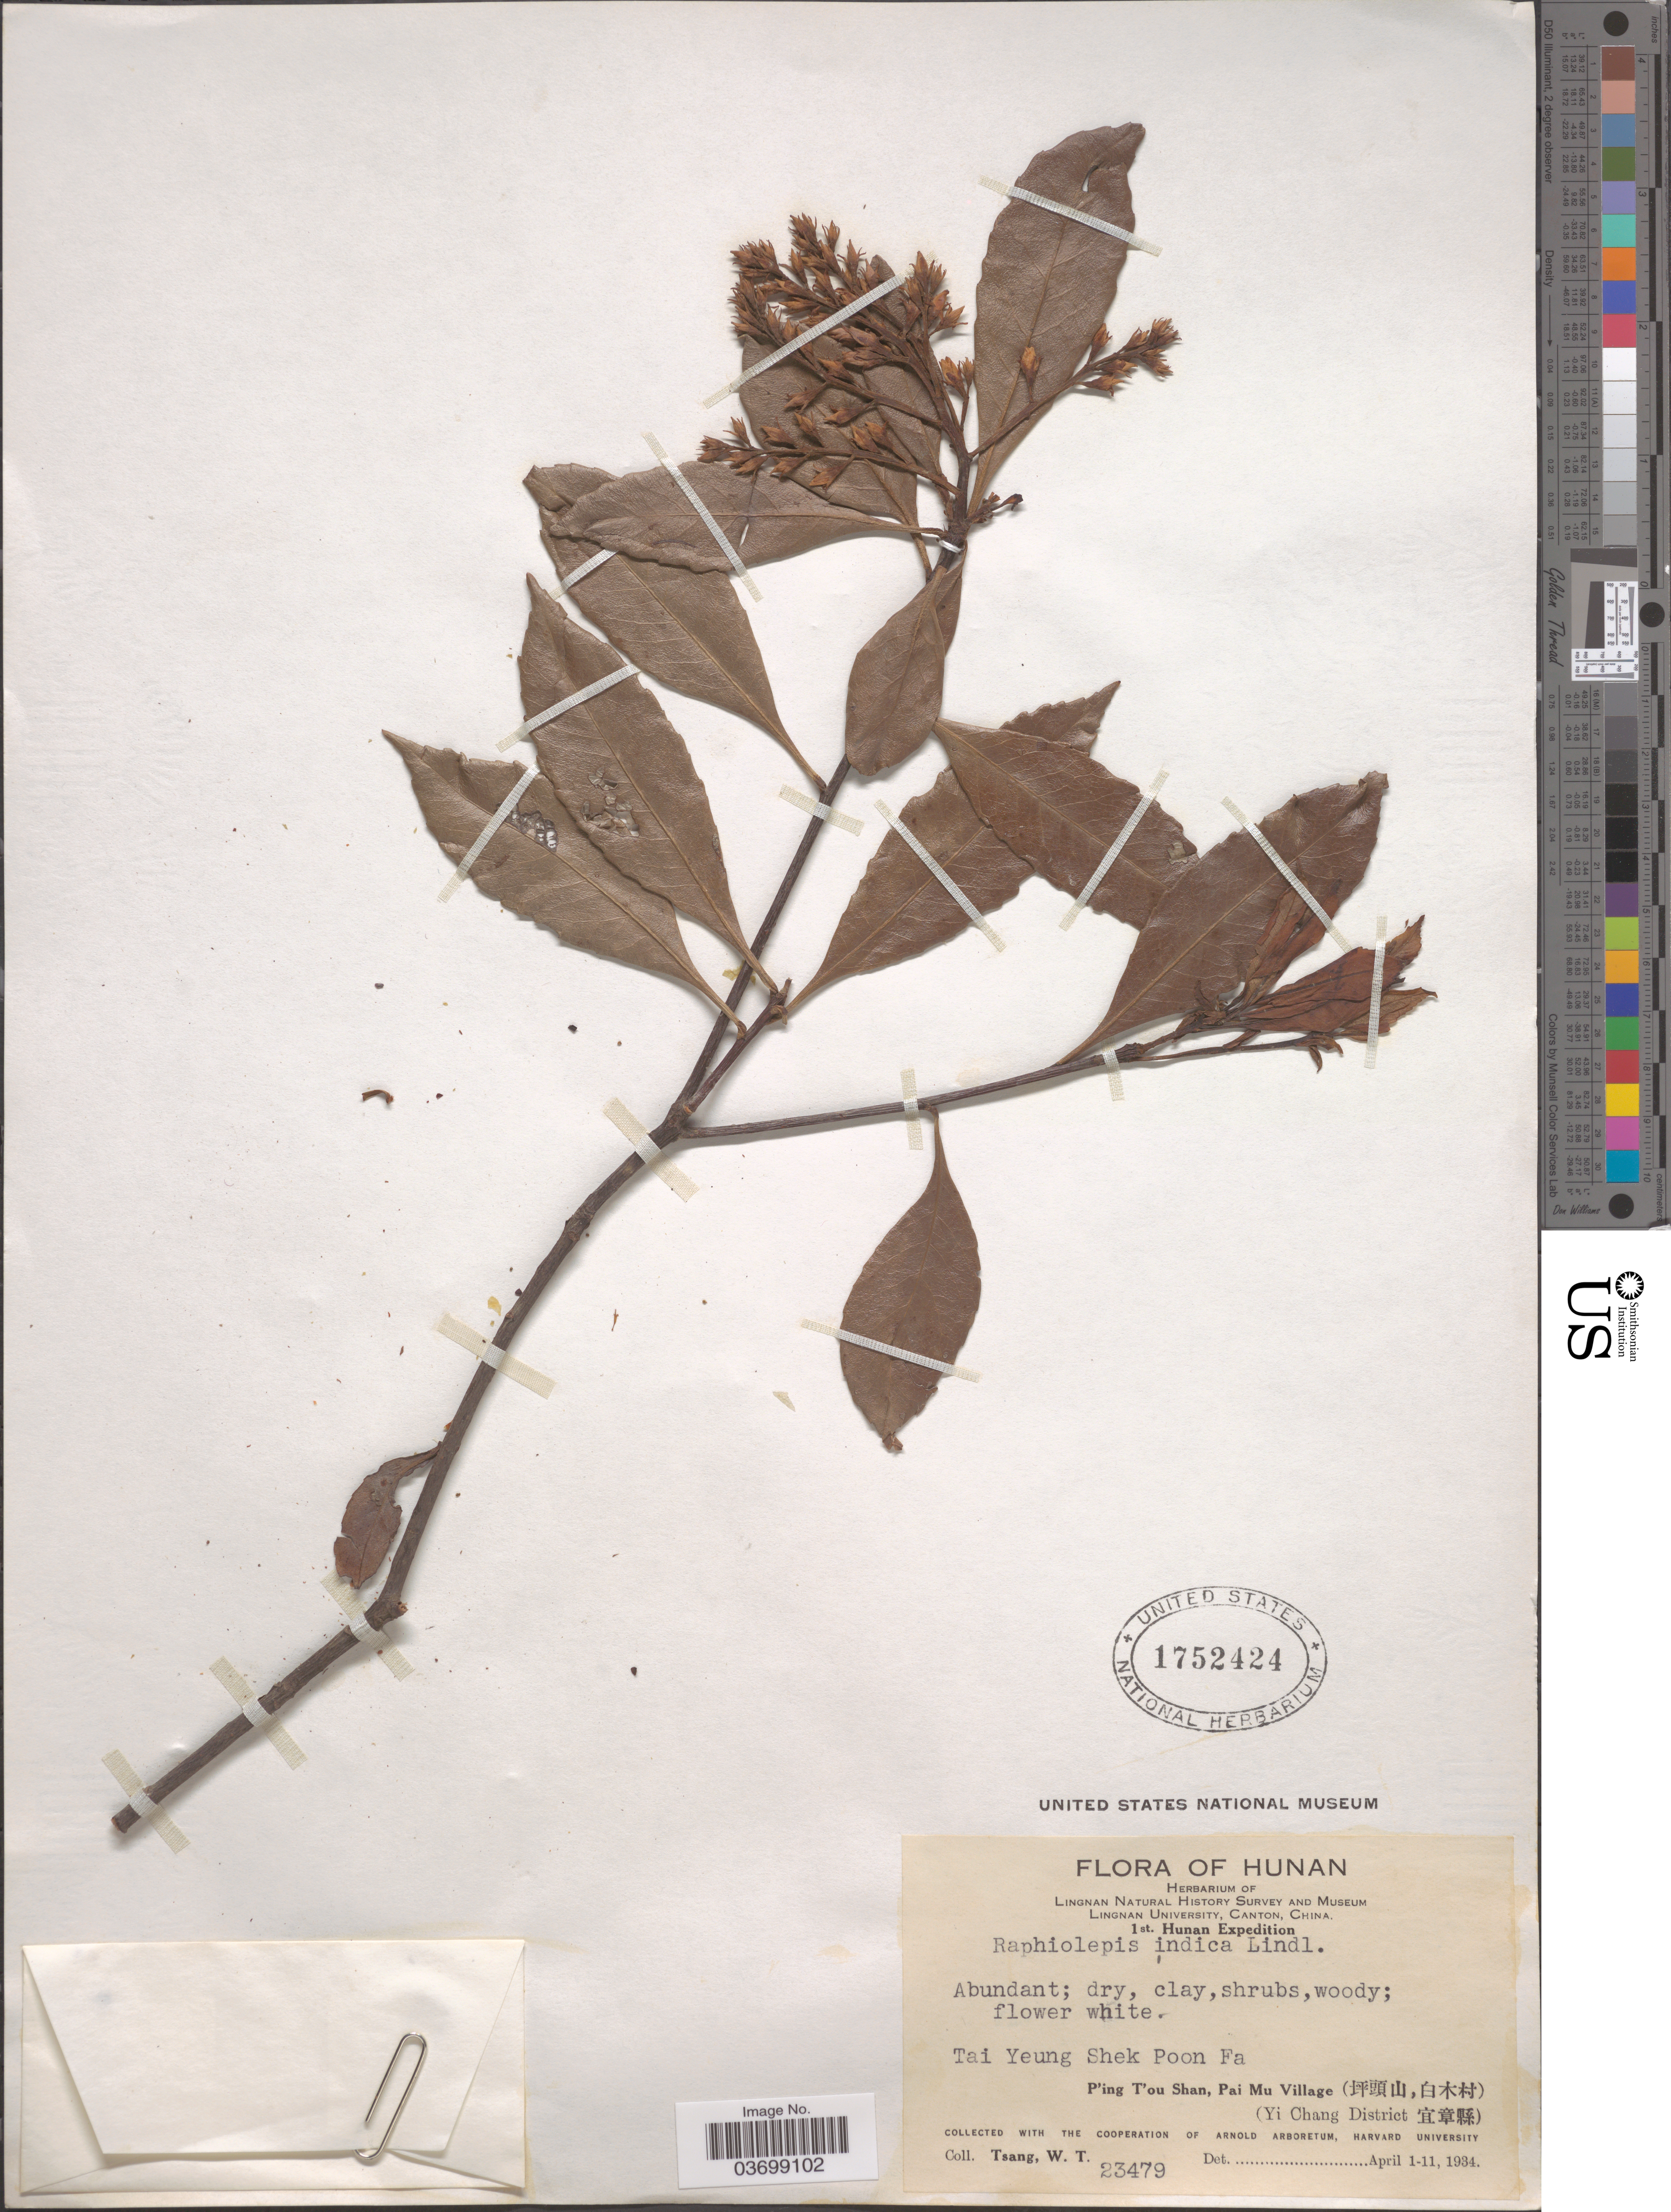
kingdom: Plantae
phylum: Tracheophyta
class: Magnoliopsida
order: Rosales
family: Rosaceae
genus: Rhaphiolepis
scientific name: Rhaphiolepis indica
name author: (L.) Lindl.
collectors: W. T. Tsang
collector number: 23479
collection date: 1934-04-01/1934-04-11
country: China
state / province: Hunan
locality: Tai Yeung Shek Poon Fa. P'ing T'ou shan, Pai Mu Village (X). (Yi Chang District X).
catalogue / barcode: US 1752424